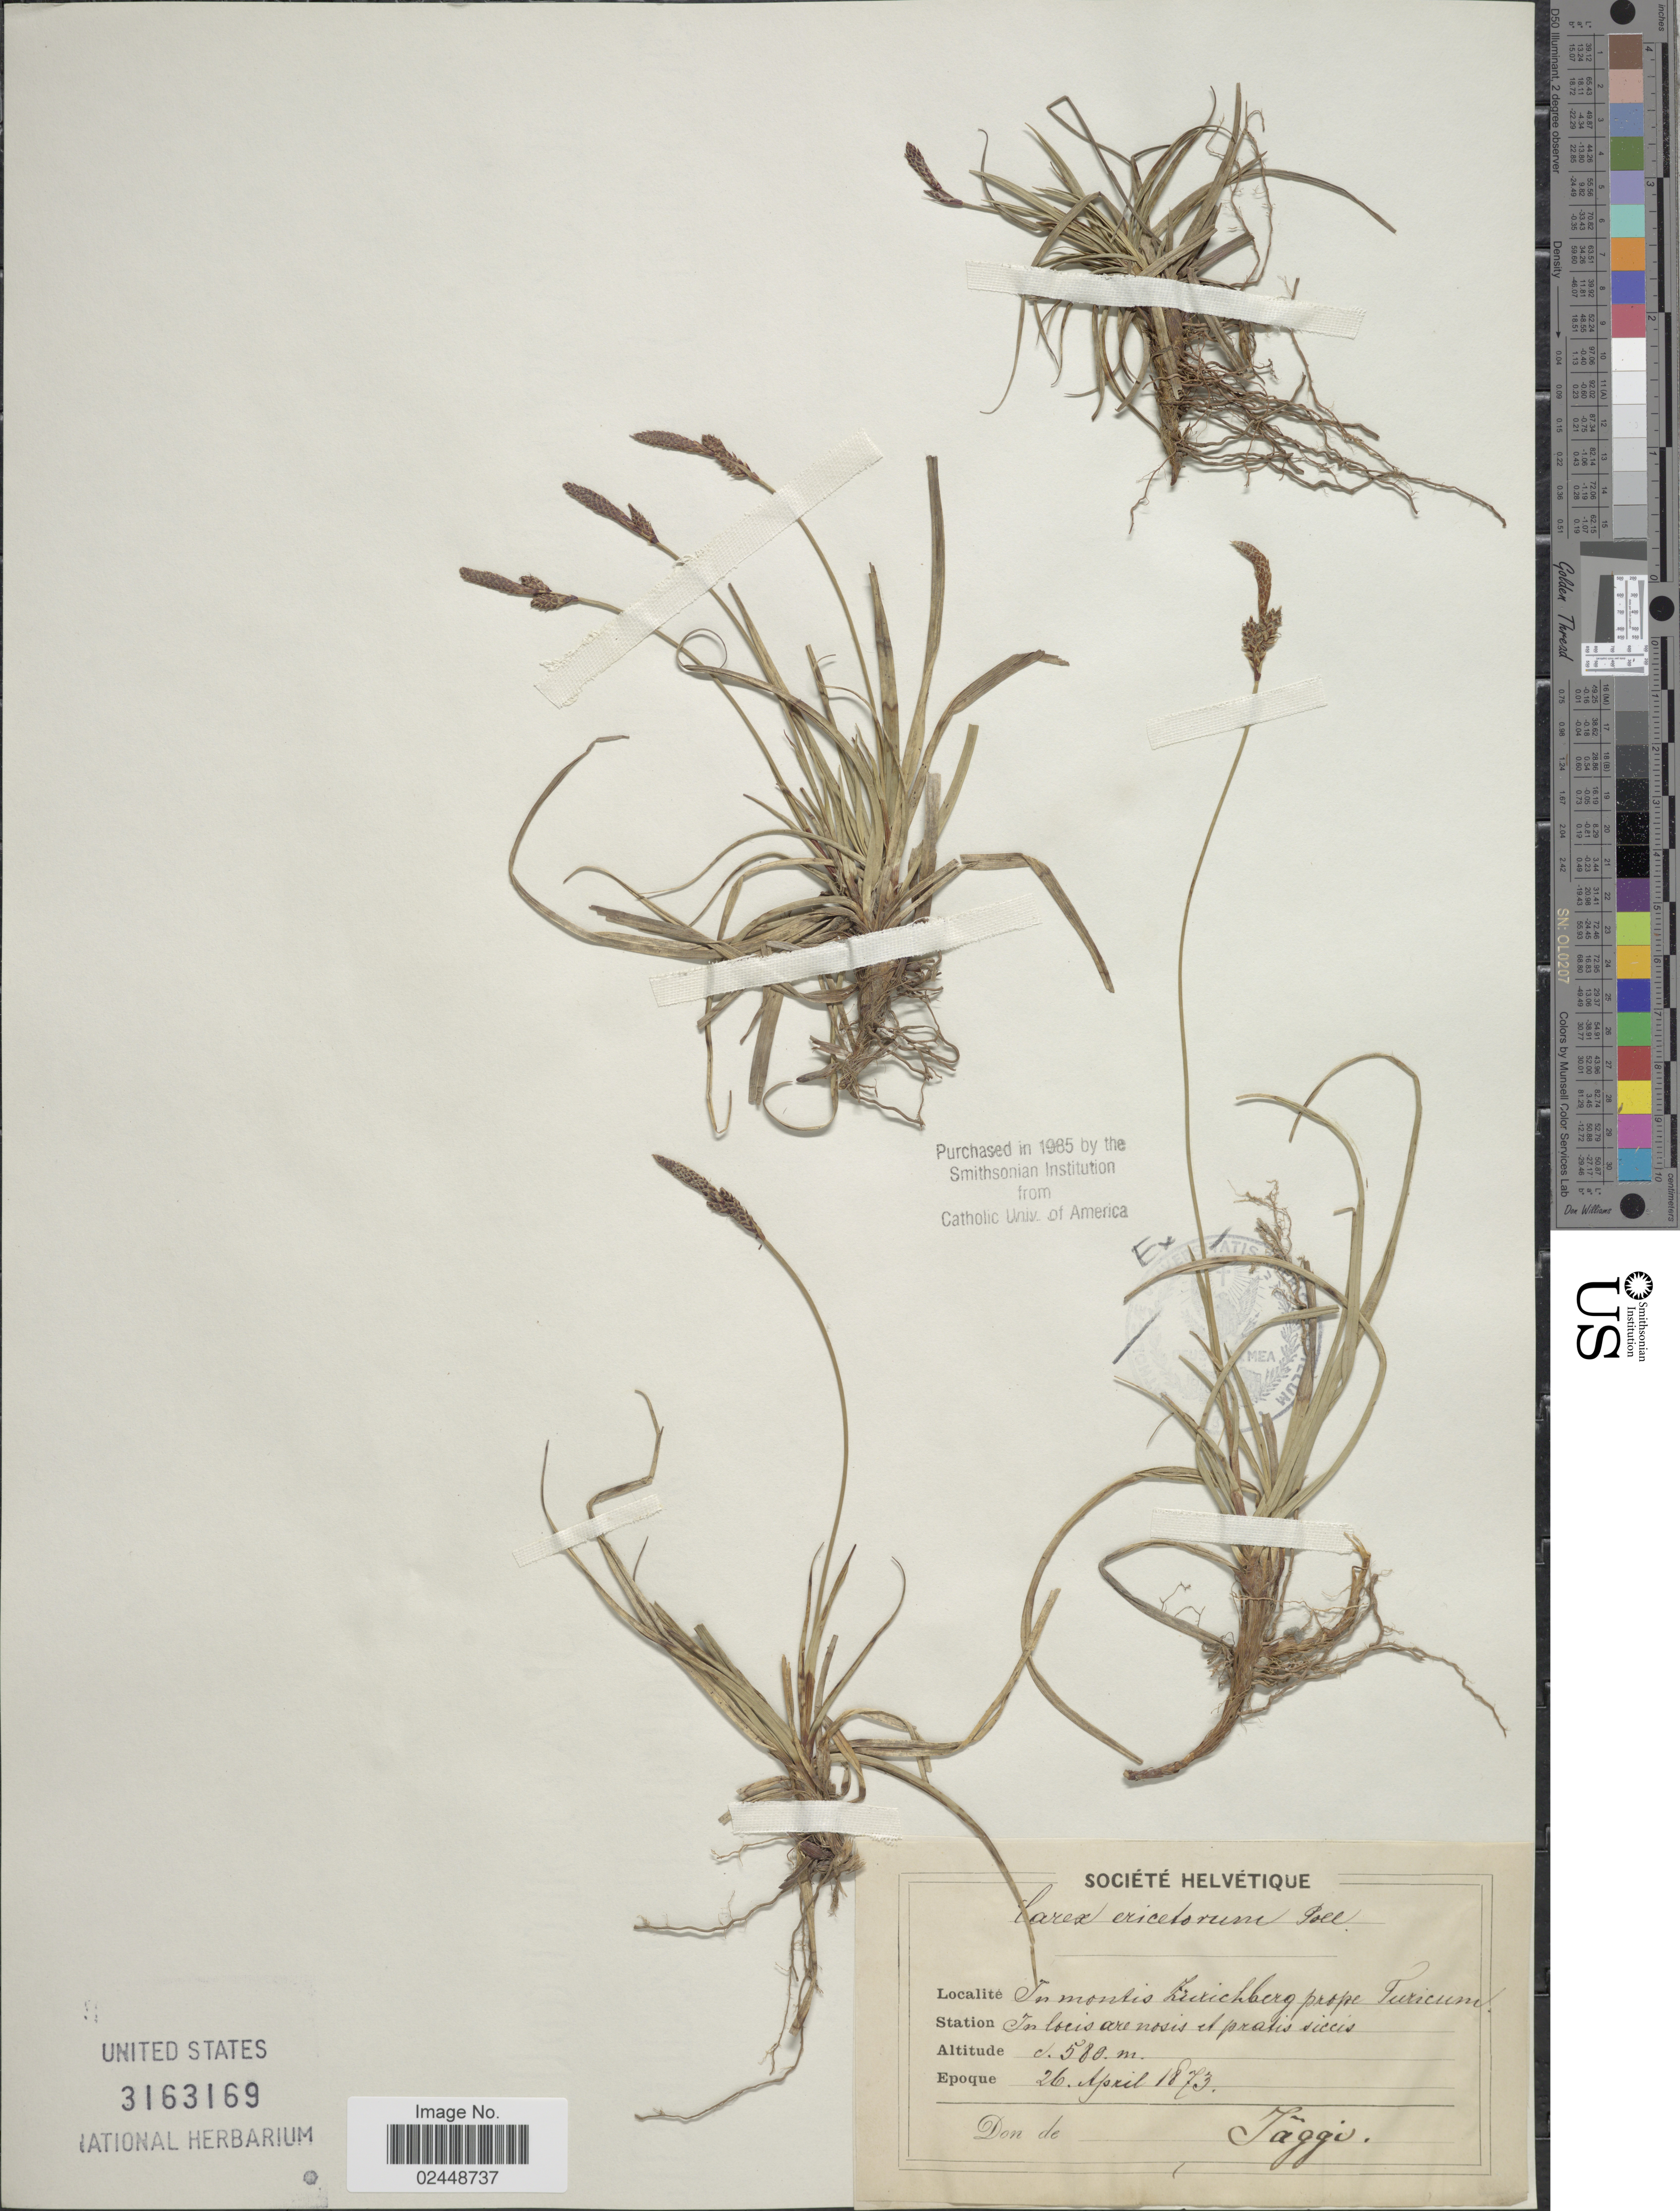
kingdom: Plantae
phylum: Tracheophyta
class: Liliopsida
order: Poales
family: Cyperaceae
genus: Carex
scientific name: Carex ericetorum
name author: Pollich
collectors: Taggi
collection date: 1873-04-26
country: Switzerland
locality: Societe Helvetique, In montis Zurichberg prope Turicum. In locis arenosis et pratis siccis.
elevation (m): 580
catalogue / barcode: US 3163169